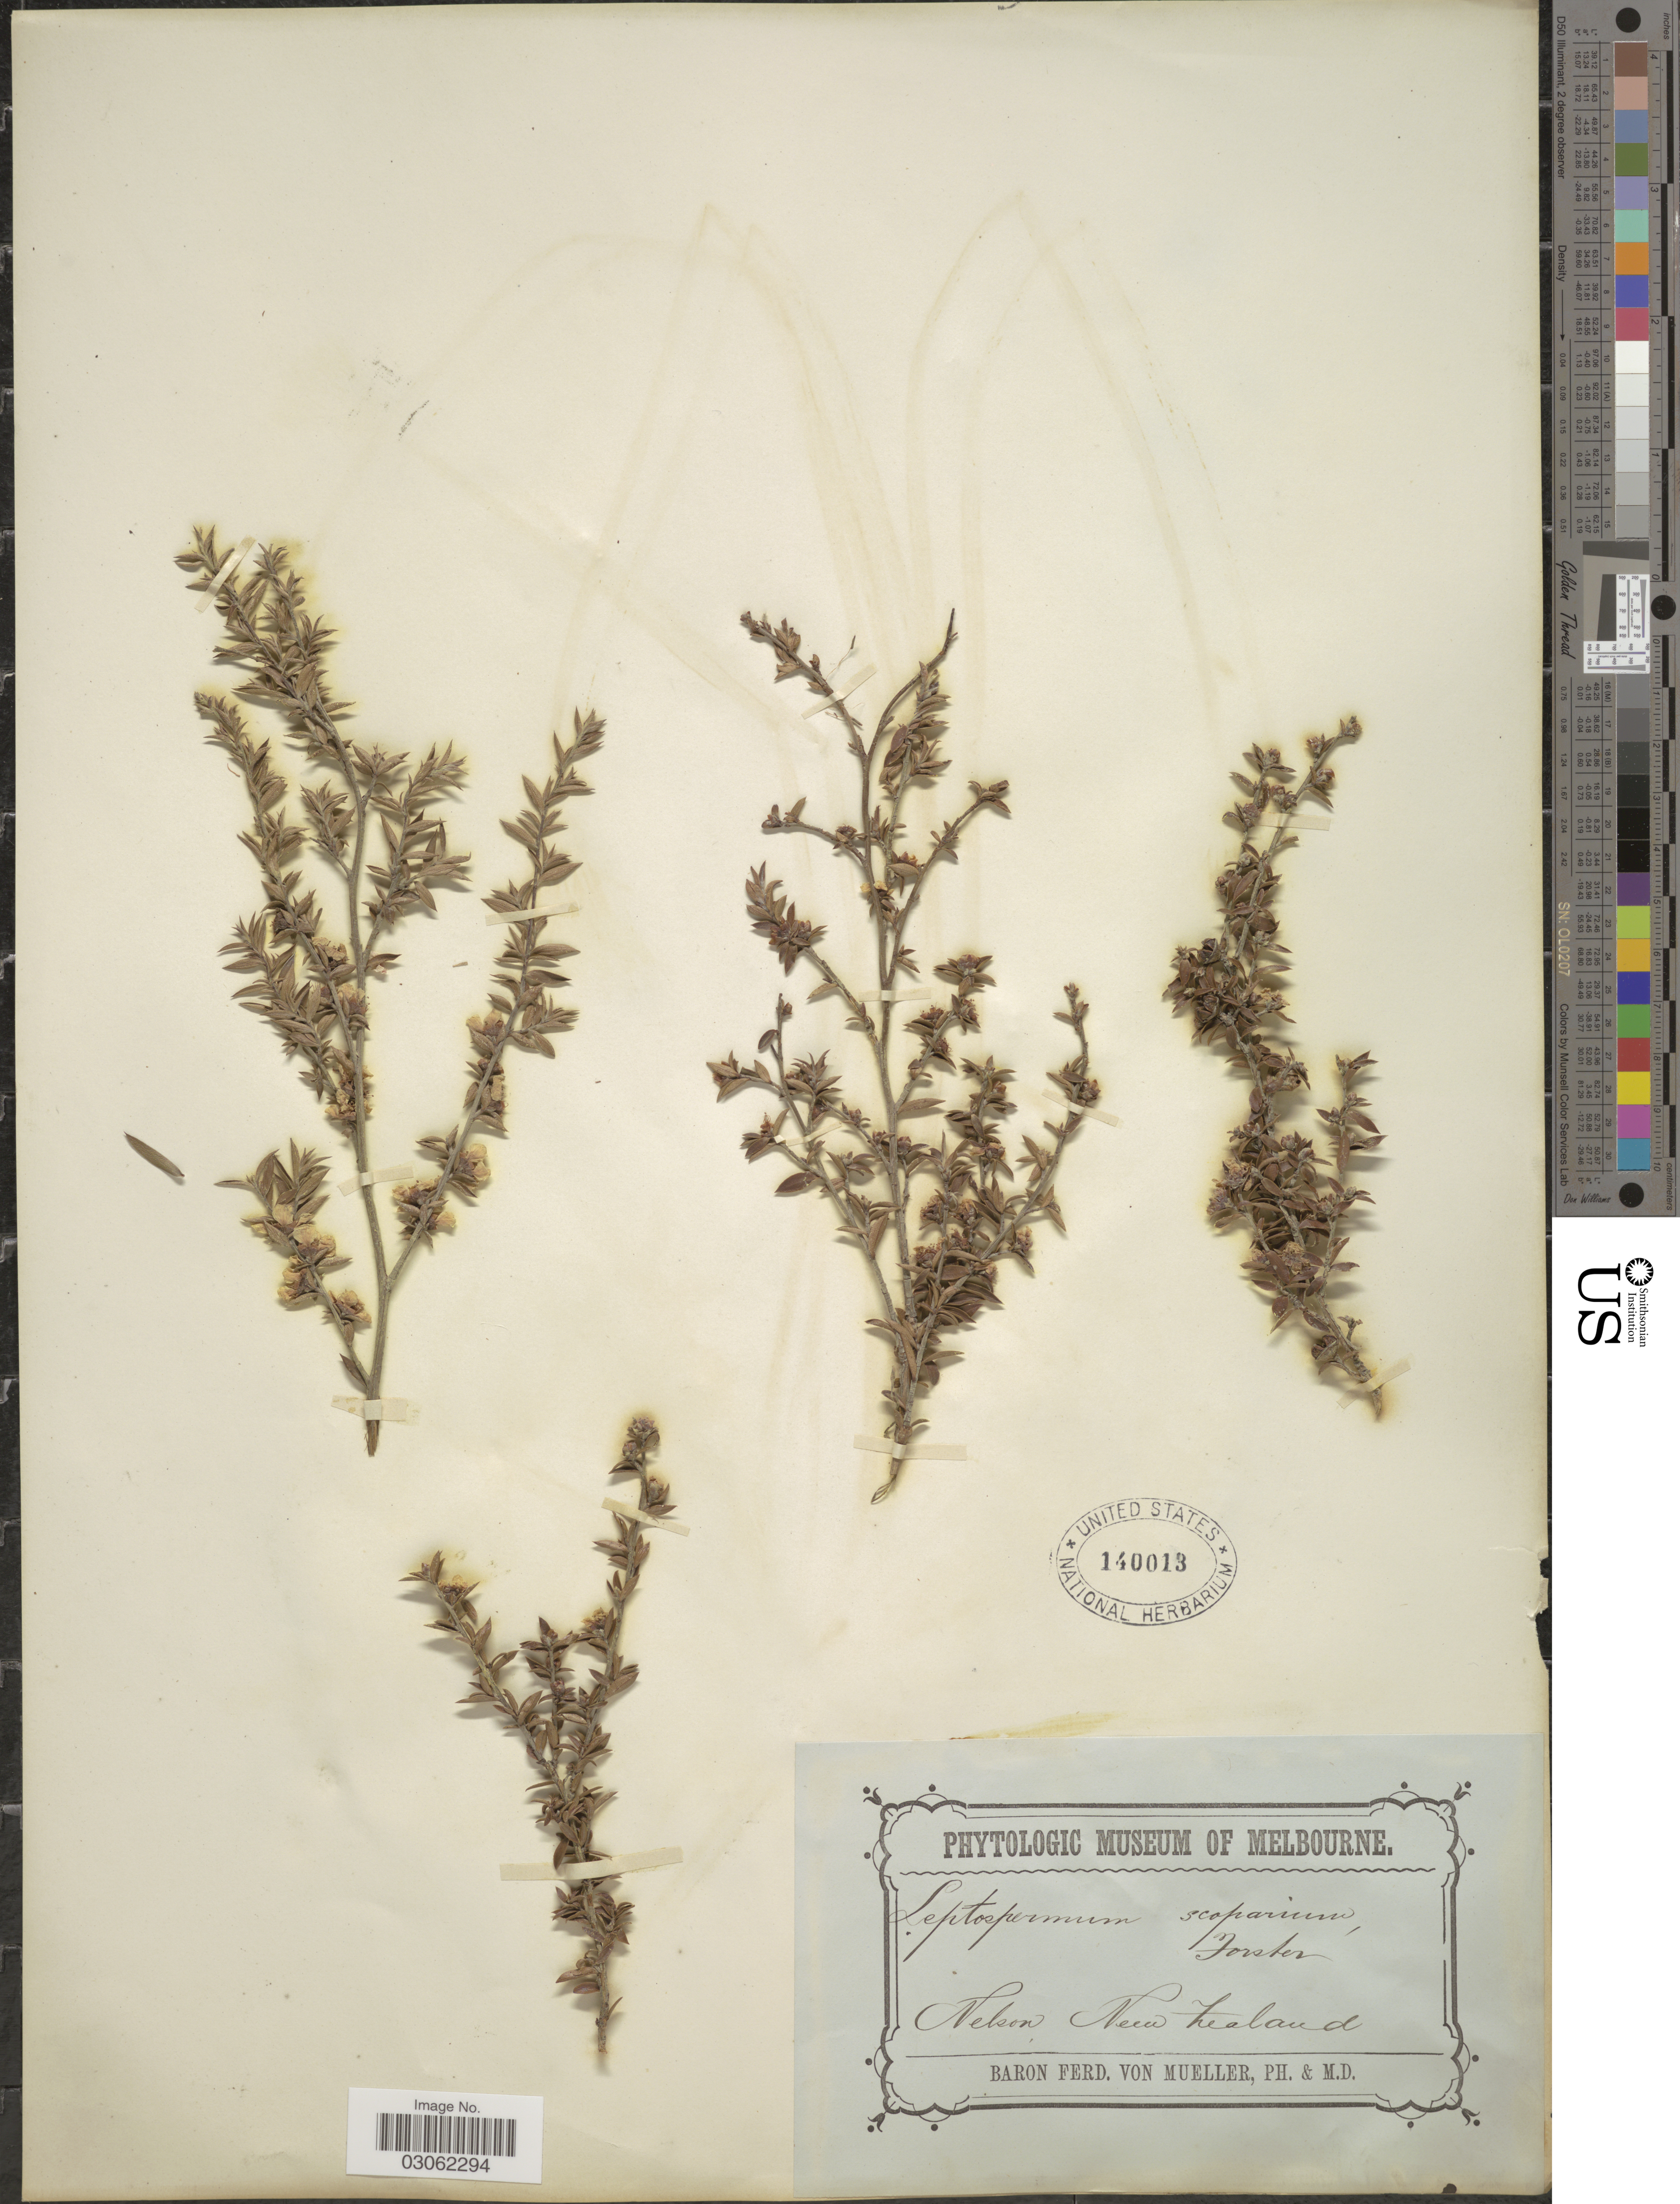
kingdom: Plantae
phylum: Tracheophyta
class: Magnoliopsida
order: Myrtales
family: Myrtaceae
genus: Leptospermum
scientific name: Leptospermum scoparium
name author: J.R. Forst. & G. Forst.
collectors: F. Mueller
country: New Zealand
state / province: Nelson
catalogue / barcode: US 140013